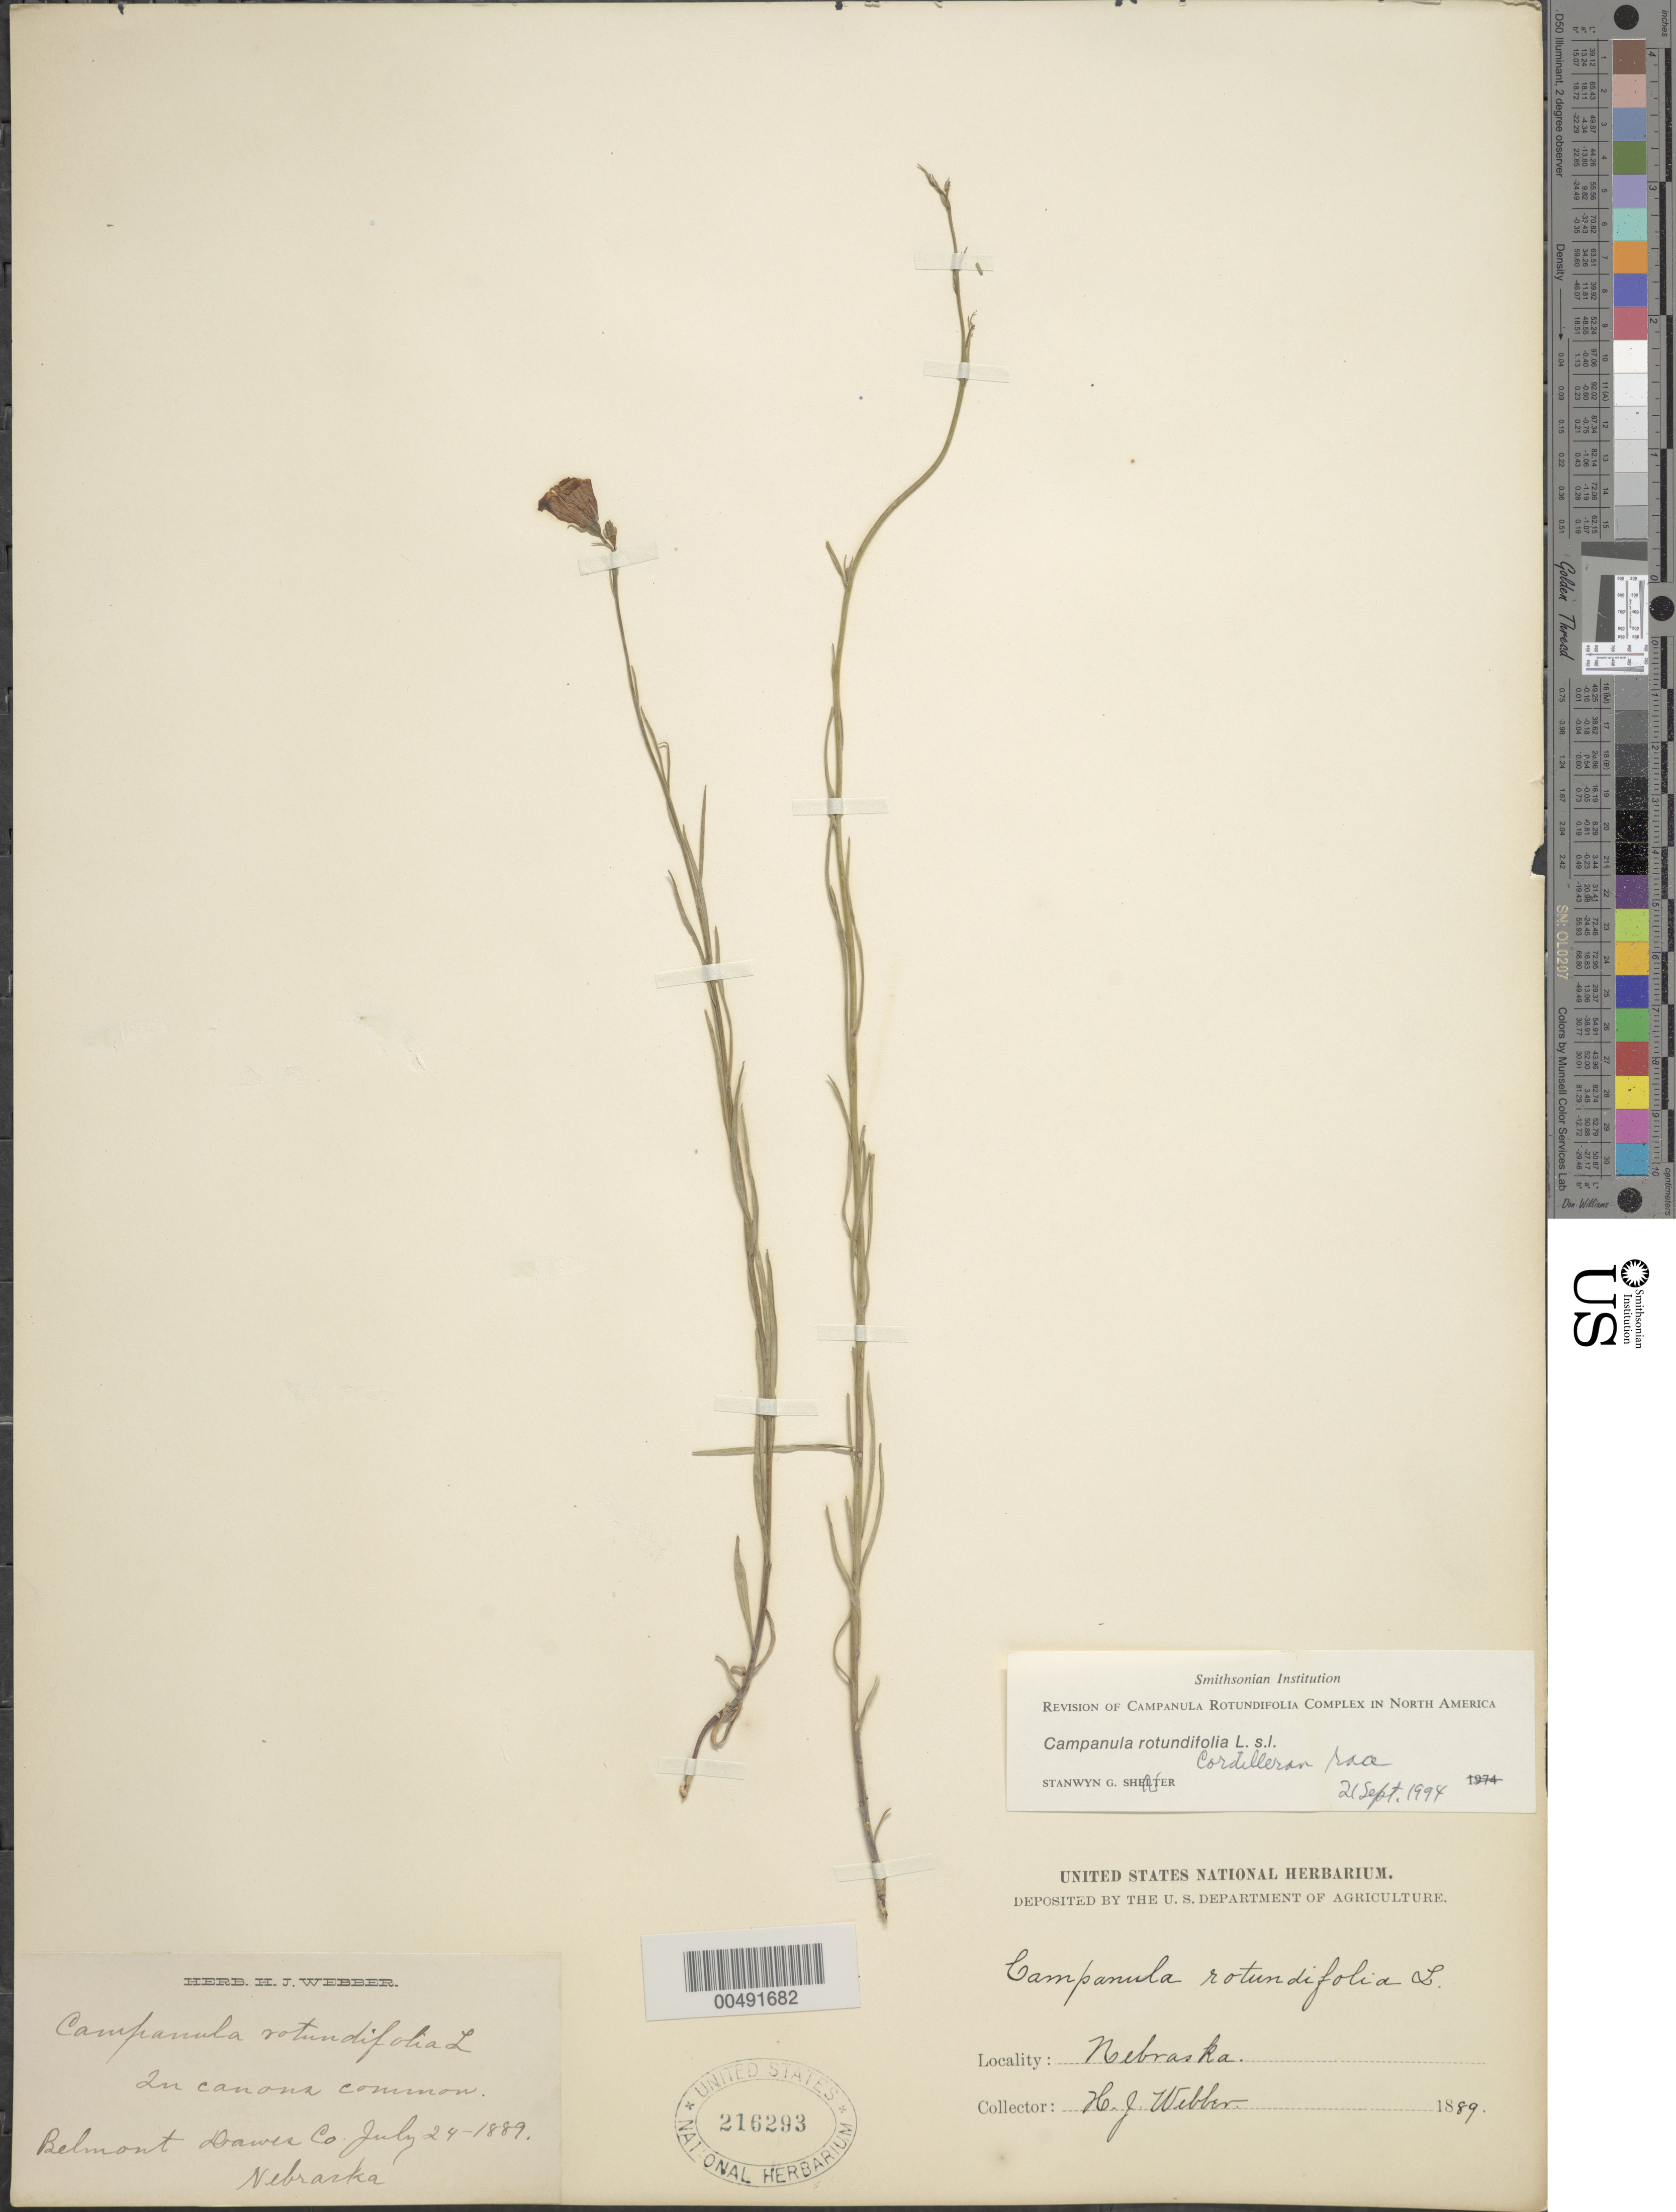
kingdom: Plantae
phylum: Tracheophyta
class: Magnoliopsida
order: Asterales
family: Campanulaceae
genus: Campanula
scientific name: Campanula rotundifolia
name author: L.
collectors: H. Webber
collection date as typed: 24 Jul 1889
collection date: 1889-07-24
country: United States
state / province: Nebraska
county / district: Dawes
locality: Belmont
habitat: in cañons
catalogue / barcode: US 216293